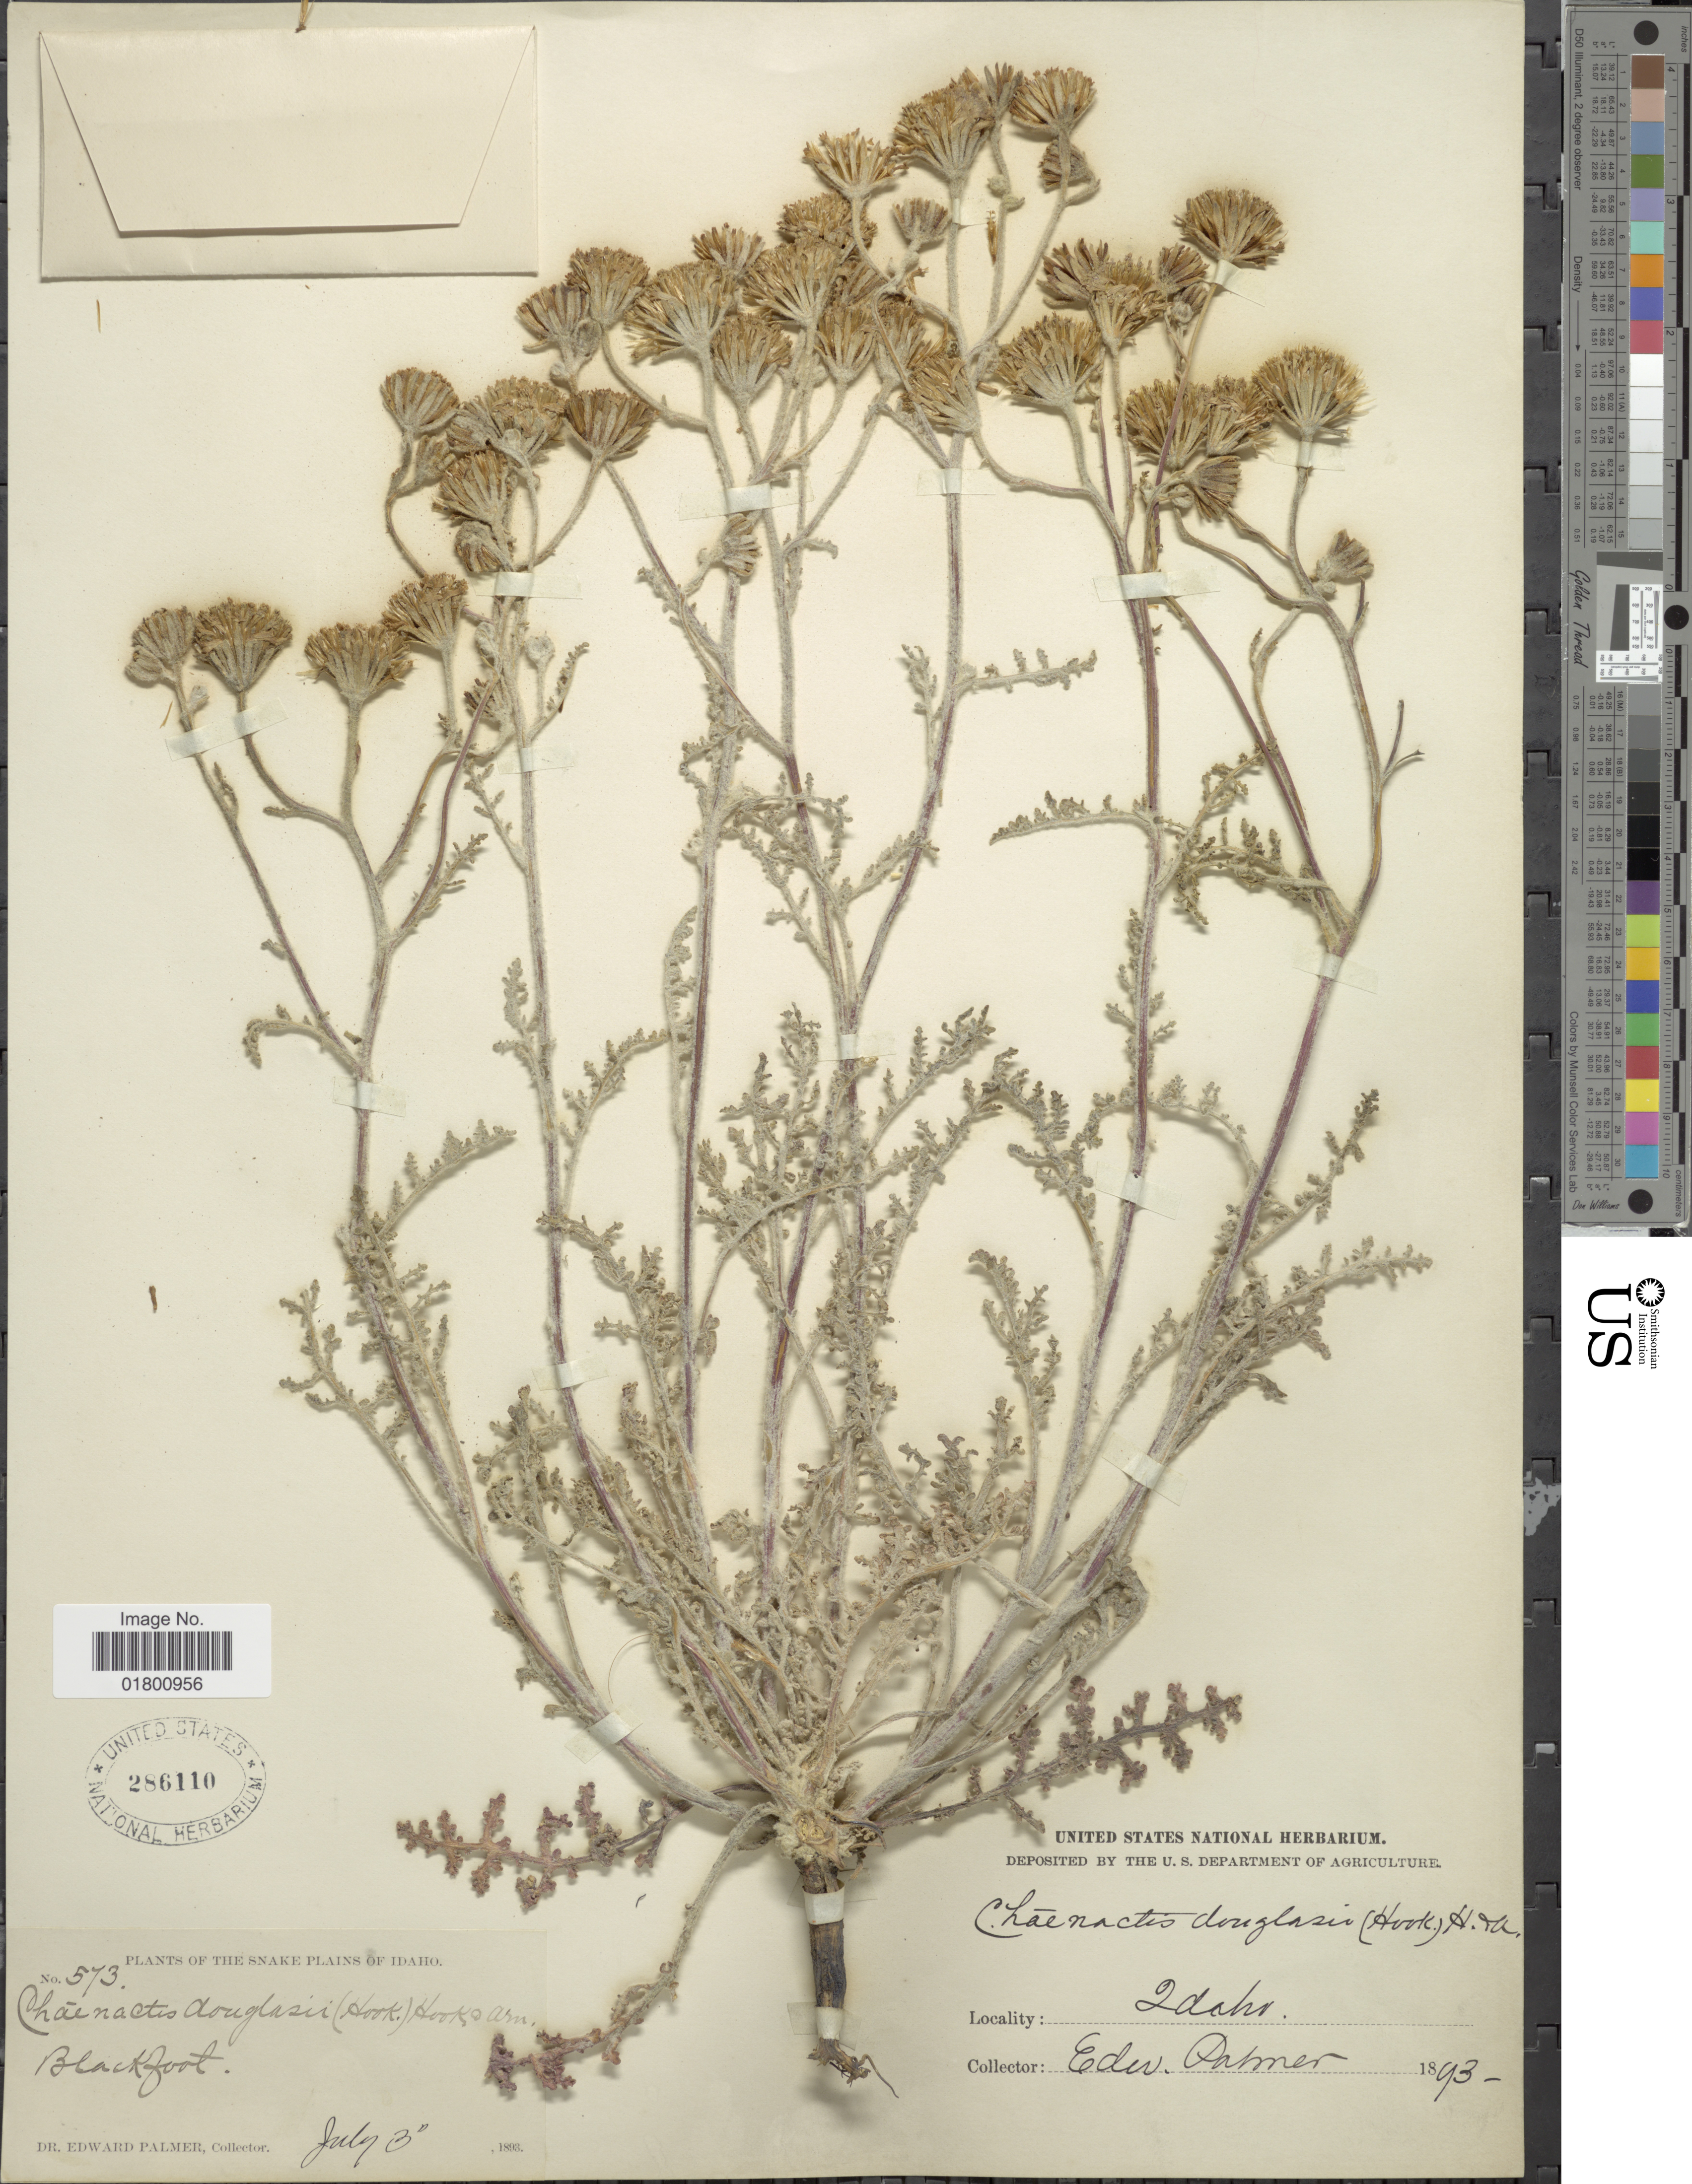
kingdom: Plantae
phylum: Tracheophyta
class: Magnoliopsida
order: Asterales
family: Asteraceae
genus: Chaenactis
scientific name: Chaenactis douglasii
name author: Hook. & Arn.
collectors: E. Palmer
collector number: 573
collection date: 1893-07-03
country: United States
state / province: Idaho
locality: Snake Plains of Idaho, Black foot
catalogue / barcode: US 286110